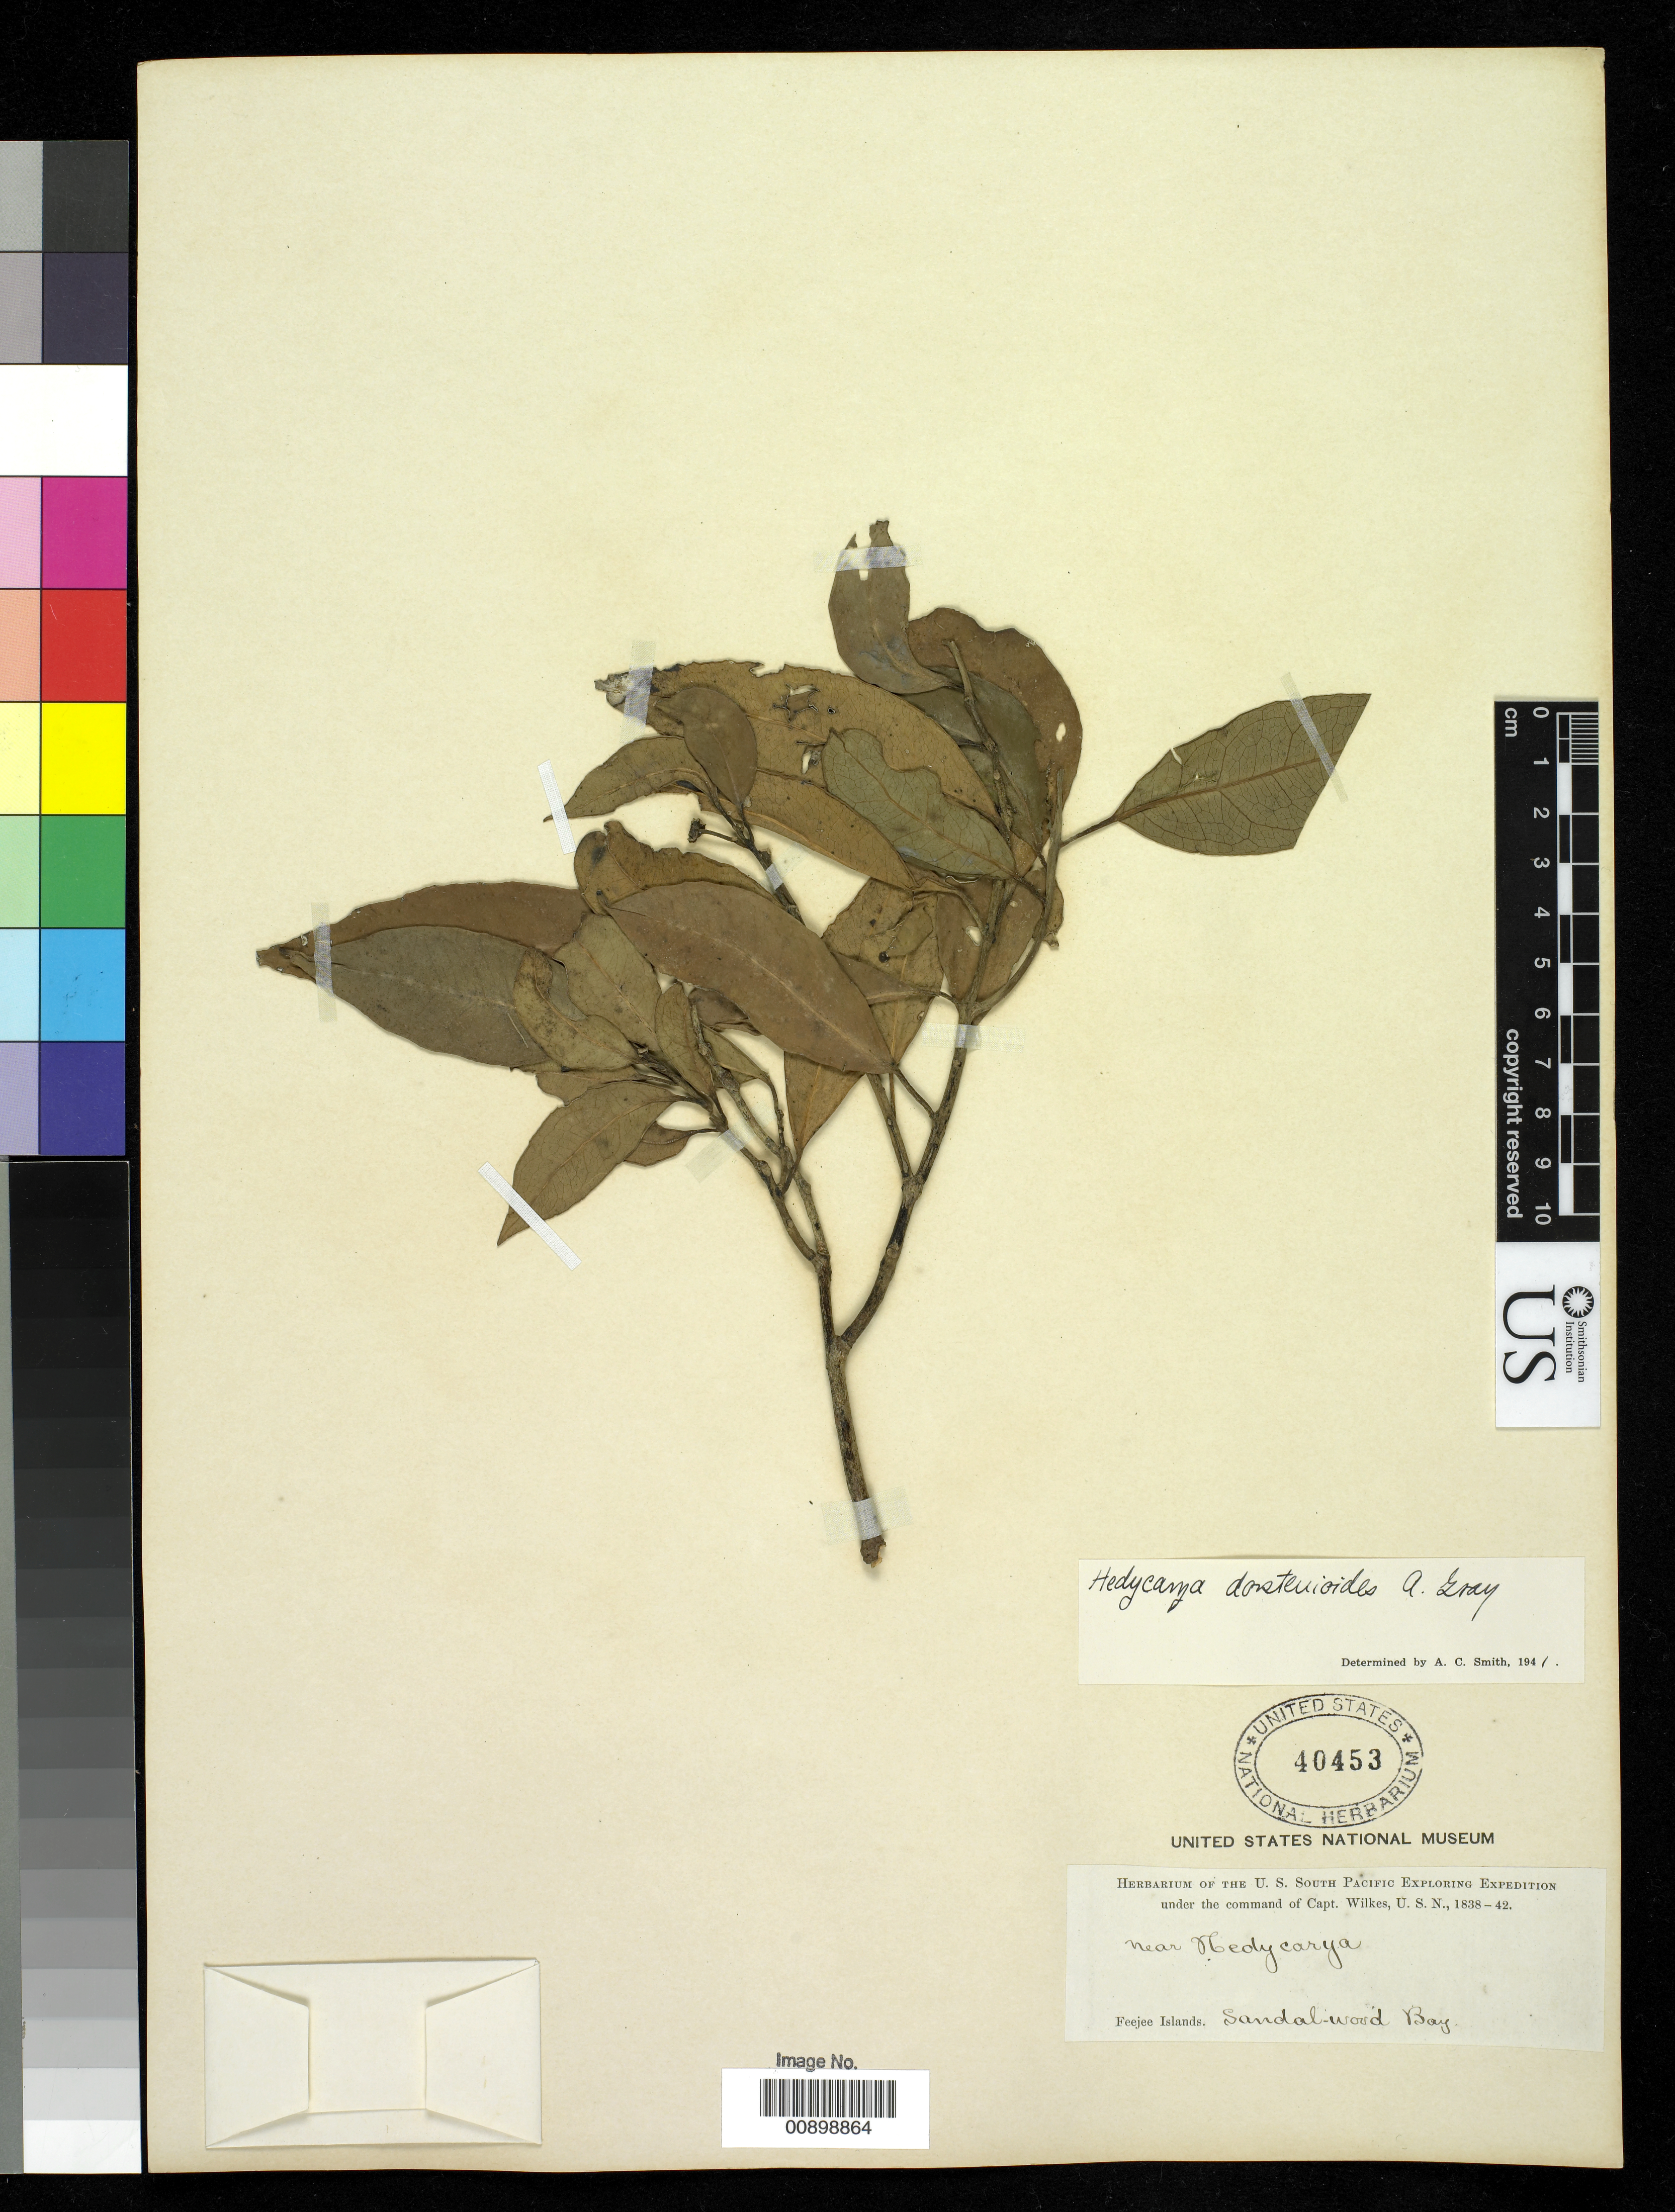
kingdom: Plantae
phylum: Tracheophyta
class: Magnoliopsida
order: Laurales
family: Monimiaceae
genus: Hedycarya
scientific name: Hedycarya dorstenioides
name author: A. Gray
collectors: Wilkes Explor. Exped.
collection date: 1838/1842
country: Fiji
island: Ovalau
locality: Sandalwood Bay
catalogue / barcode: US 40453